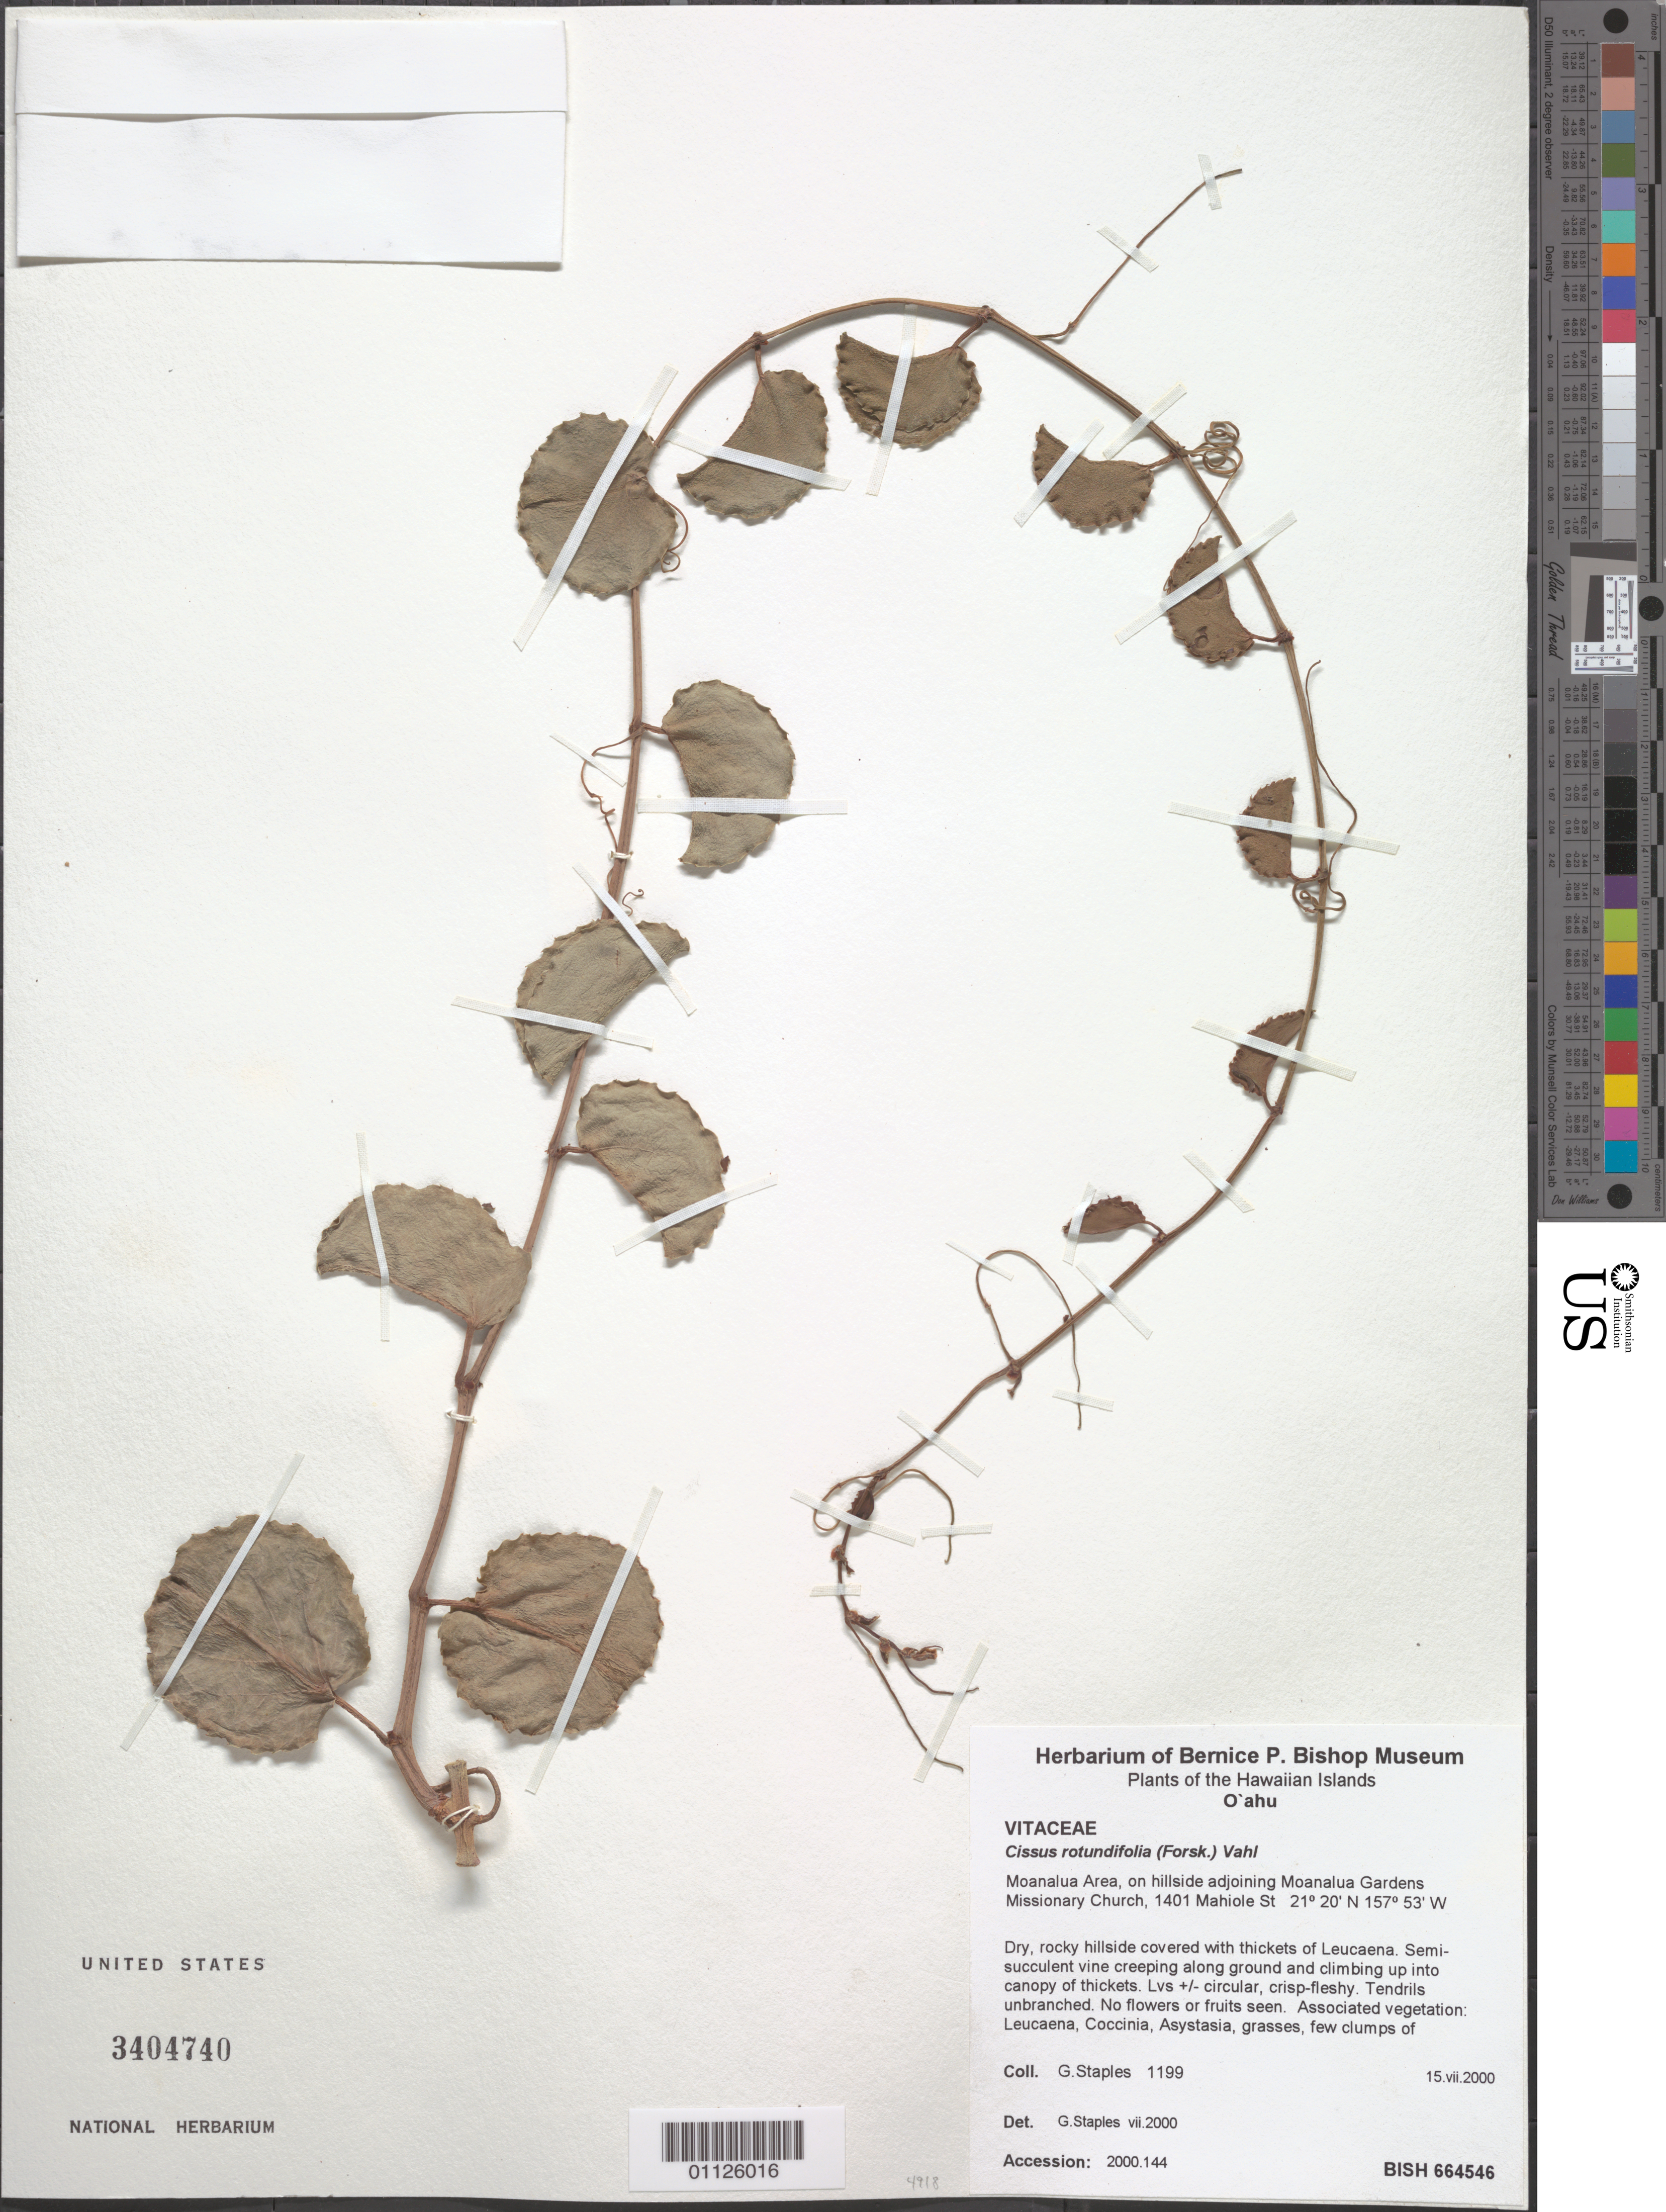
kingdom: Plantae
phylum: Tracheophyta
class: Magnoliopsida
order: Vitales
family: Vitaceae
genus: Cissus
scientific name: Cissus rotundifolia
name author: (Forssk.) Vahl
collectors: G. Staples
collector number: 1199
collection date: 2000-07-15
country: United States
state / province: Hawaii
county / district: Honolulu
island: Oahu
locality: O'ahu. Moanalua Area, on hillside adjoining Moanalua Gardens Missionary Church, 1401 Mahiole St.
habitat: Dry, rocky hillside covered with thickets of Leucaena. Semi-succulent vine creeping along ground and climbing up into canopy of thickets.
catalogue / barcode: US 3404740